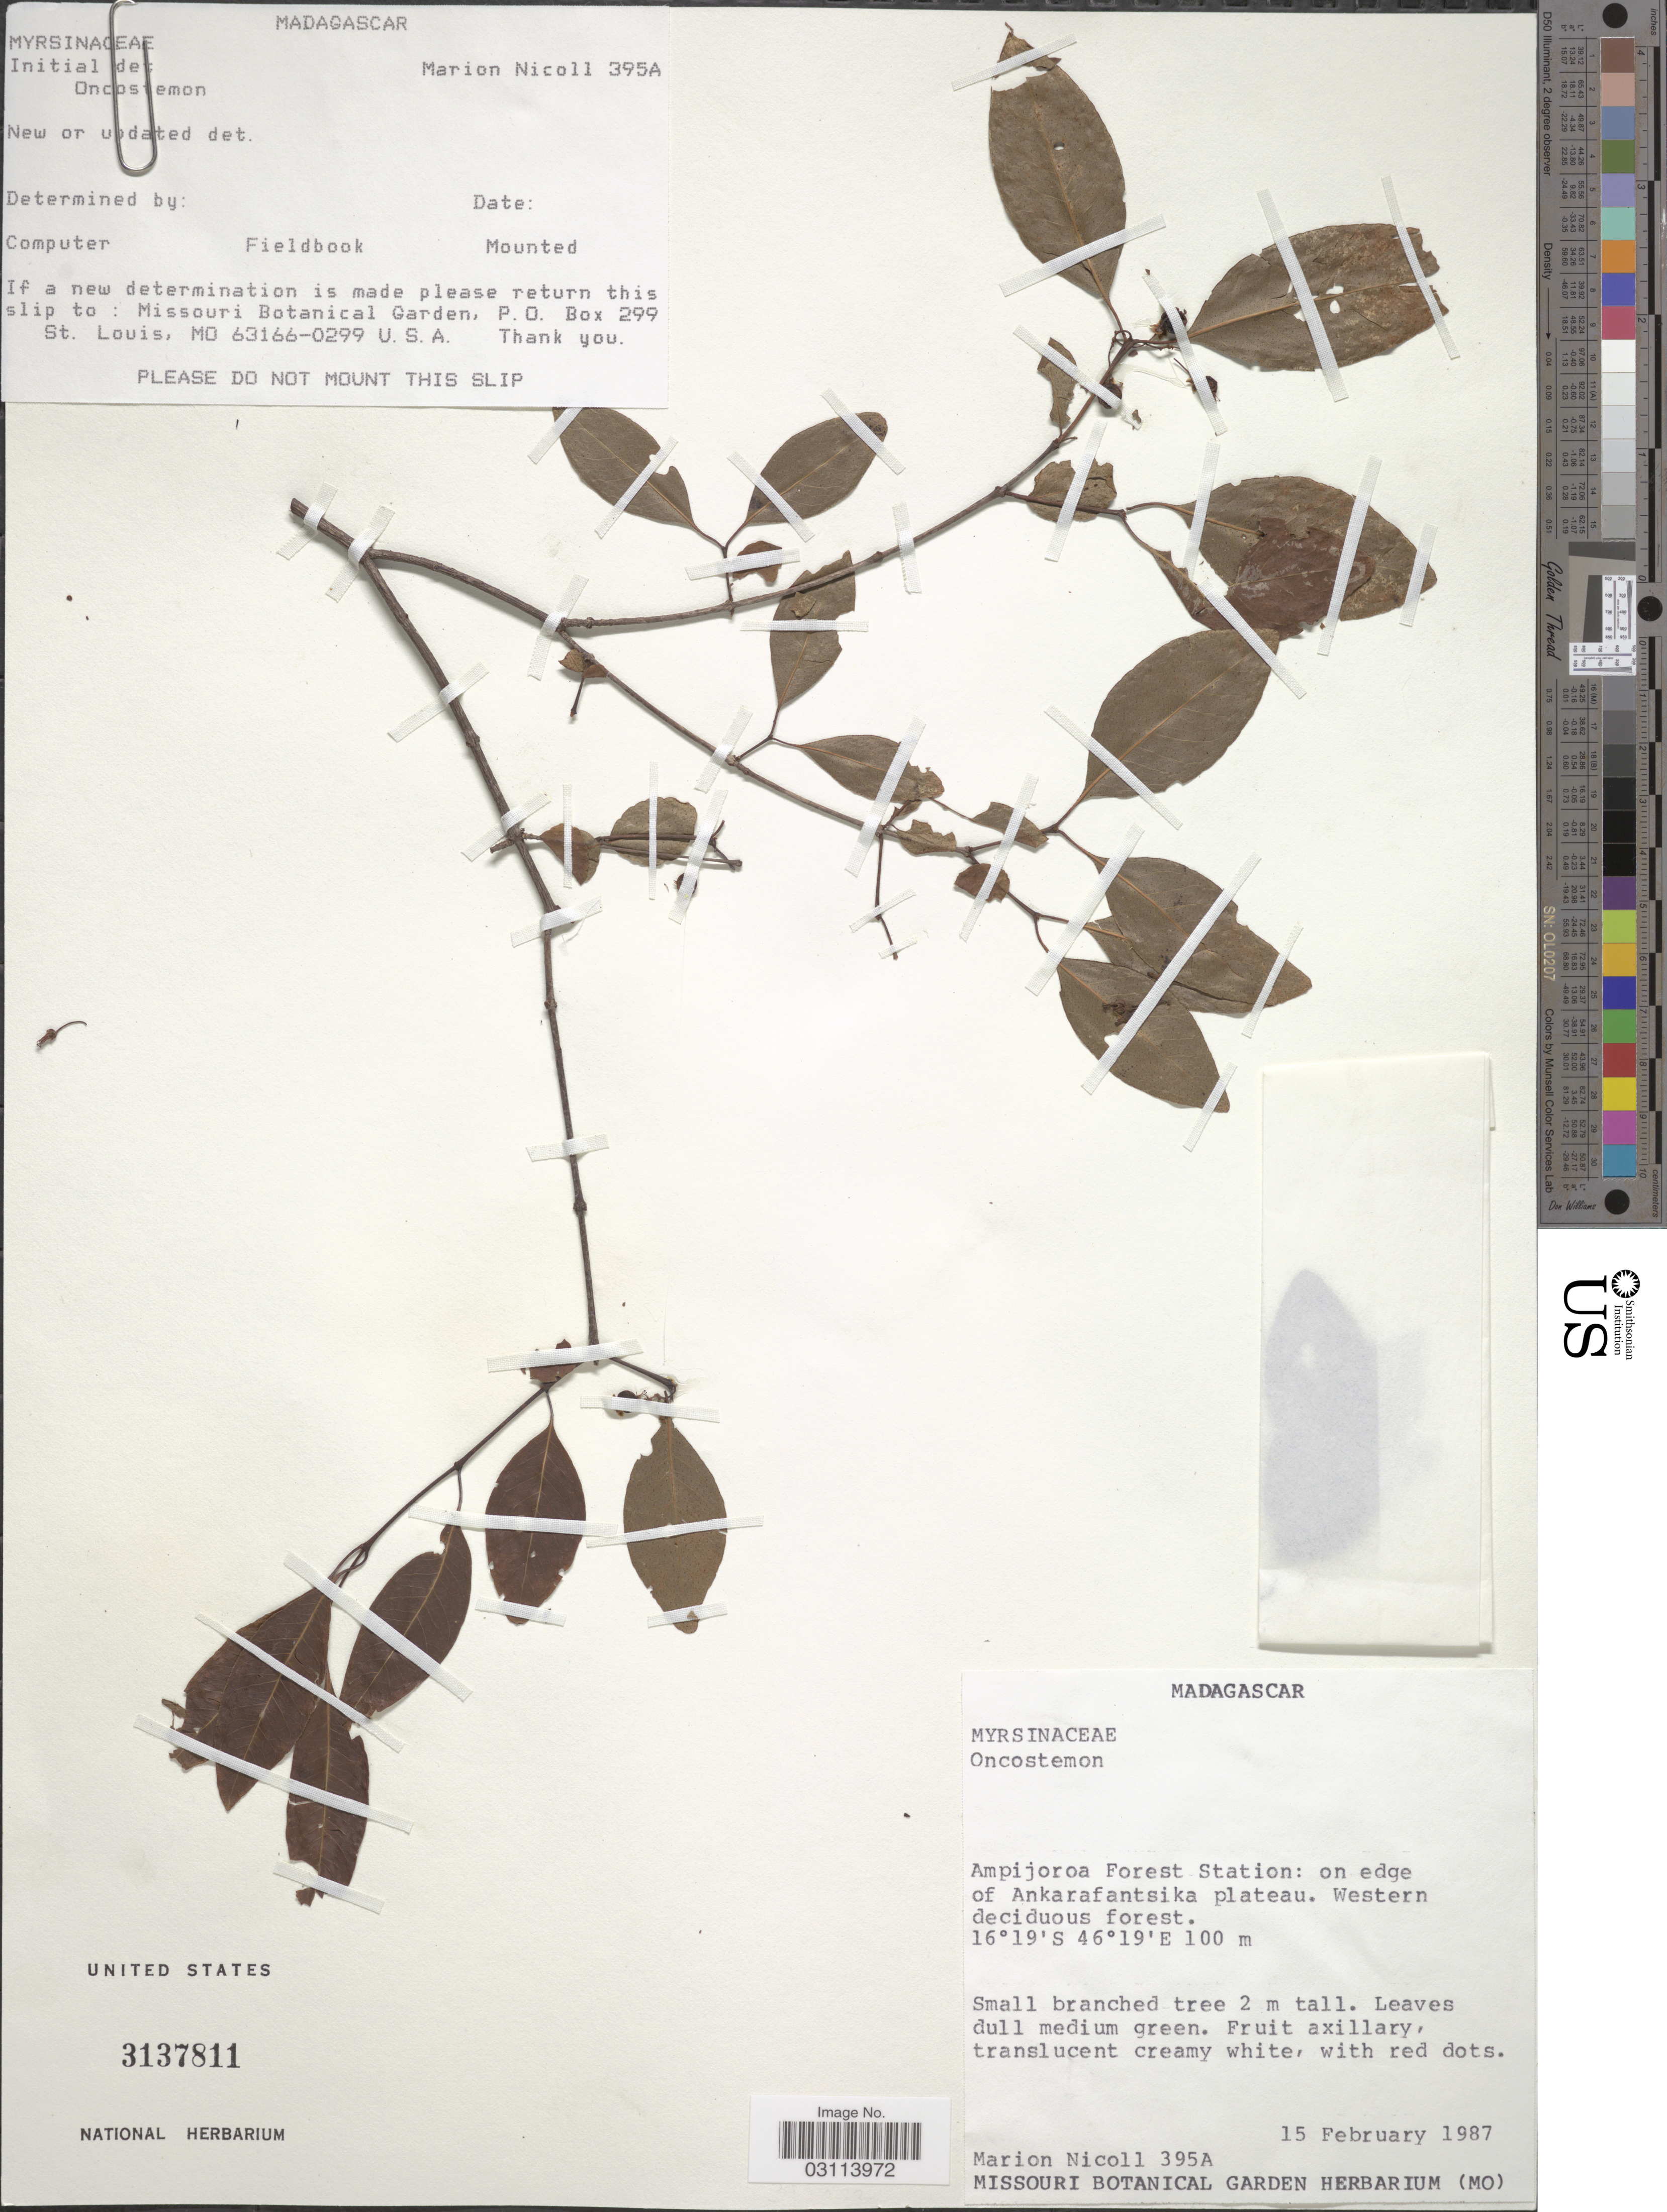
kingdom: Plantae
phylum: Tracheophyta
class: Magnoliopsida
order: Ericales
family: Primulaceae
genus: Oncostemon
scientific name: Oncostemon sp.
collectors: M. F. Nicoll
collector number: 395A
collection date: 1987-02-15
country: Madagascar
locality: Ampijoroa Forest Station: on edge of Ankarafantsika plateau. Western deciduous forest.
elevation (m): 100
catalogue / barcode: US 3137811